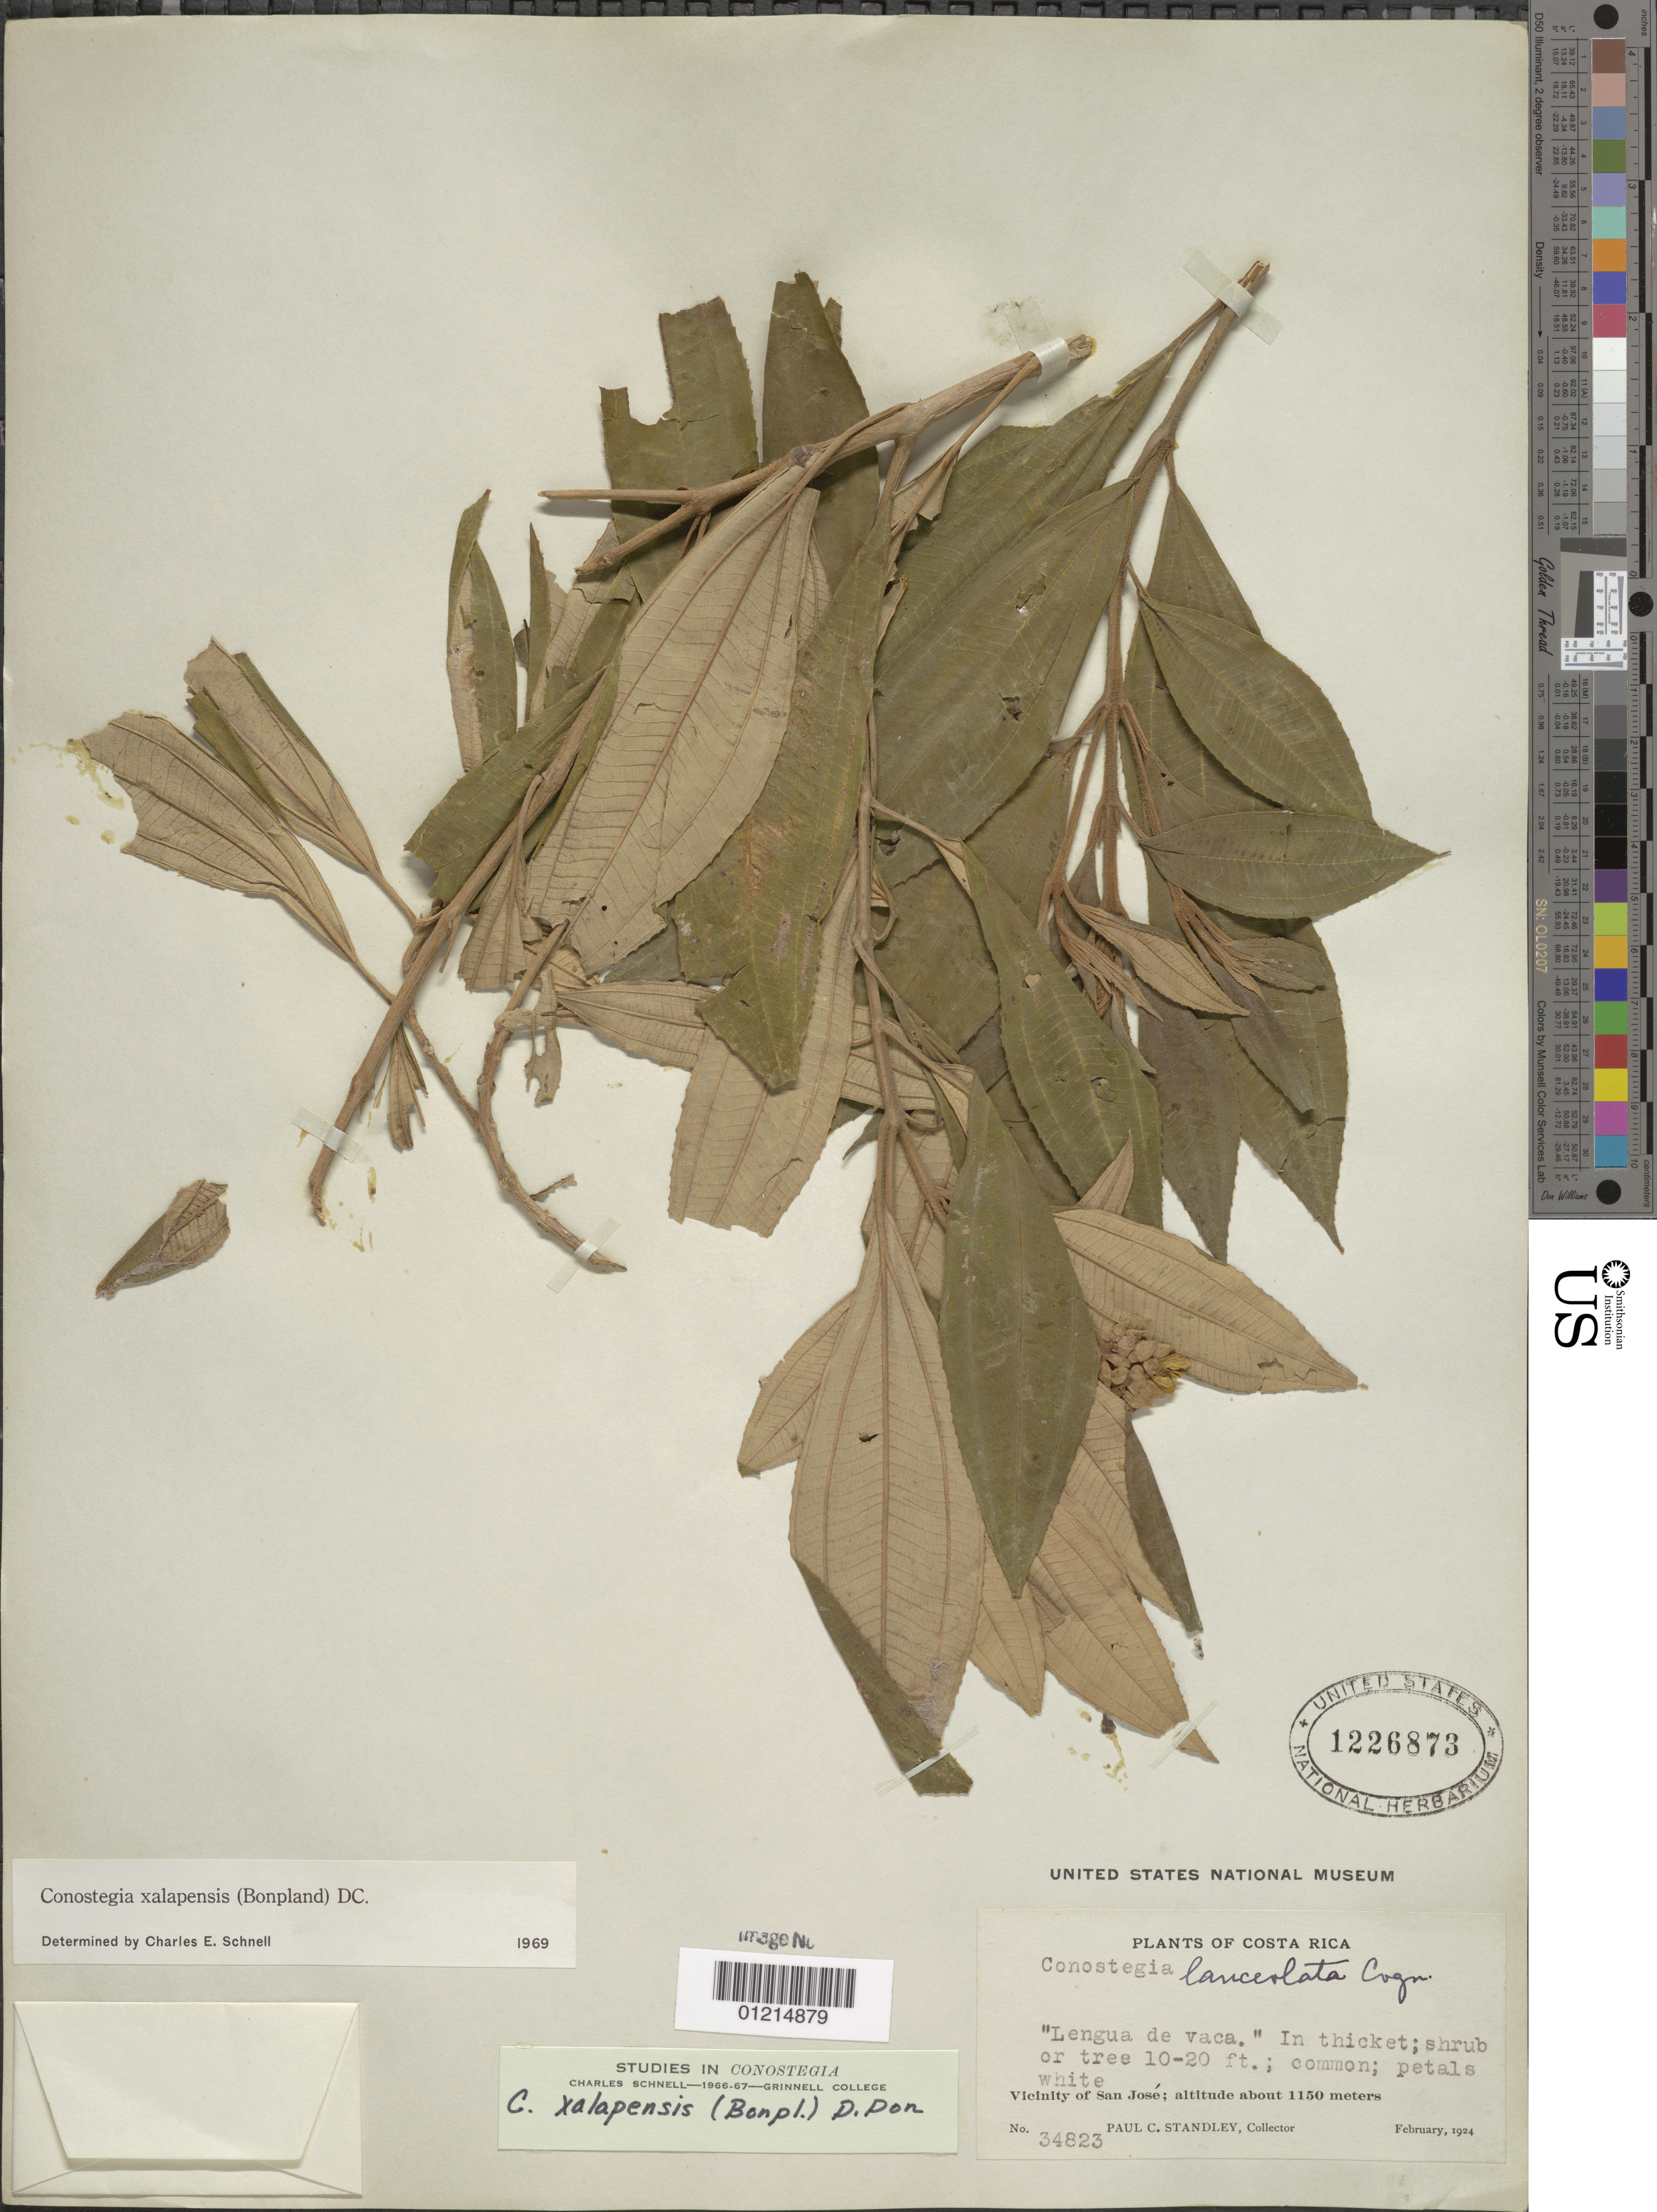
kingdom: Plantae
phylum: Tracheophyta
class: Magnoliopsida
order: Myrtales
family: Melastomataceae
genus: Conostegia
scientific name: Conostegia quadrangularis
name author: Schltdl. ex Steud.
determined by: Schnell, C. E.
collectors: P. C. Standley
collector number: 34823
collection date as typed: Feb 1924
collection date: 1924-02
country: Costa Rica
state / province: San José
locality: vicinity of San José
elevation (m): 1150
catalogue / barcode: US 1226873